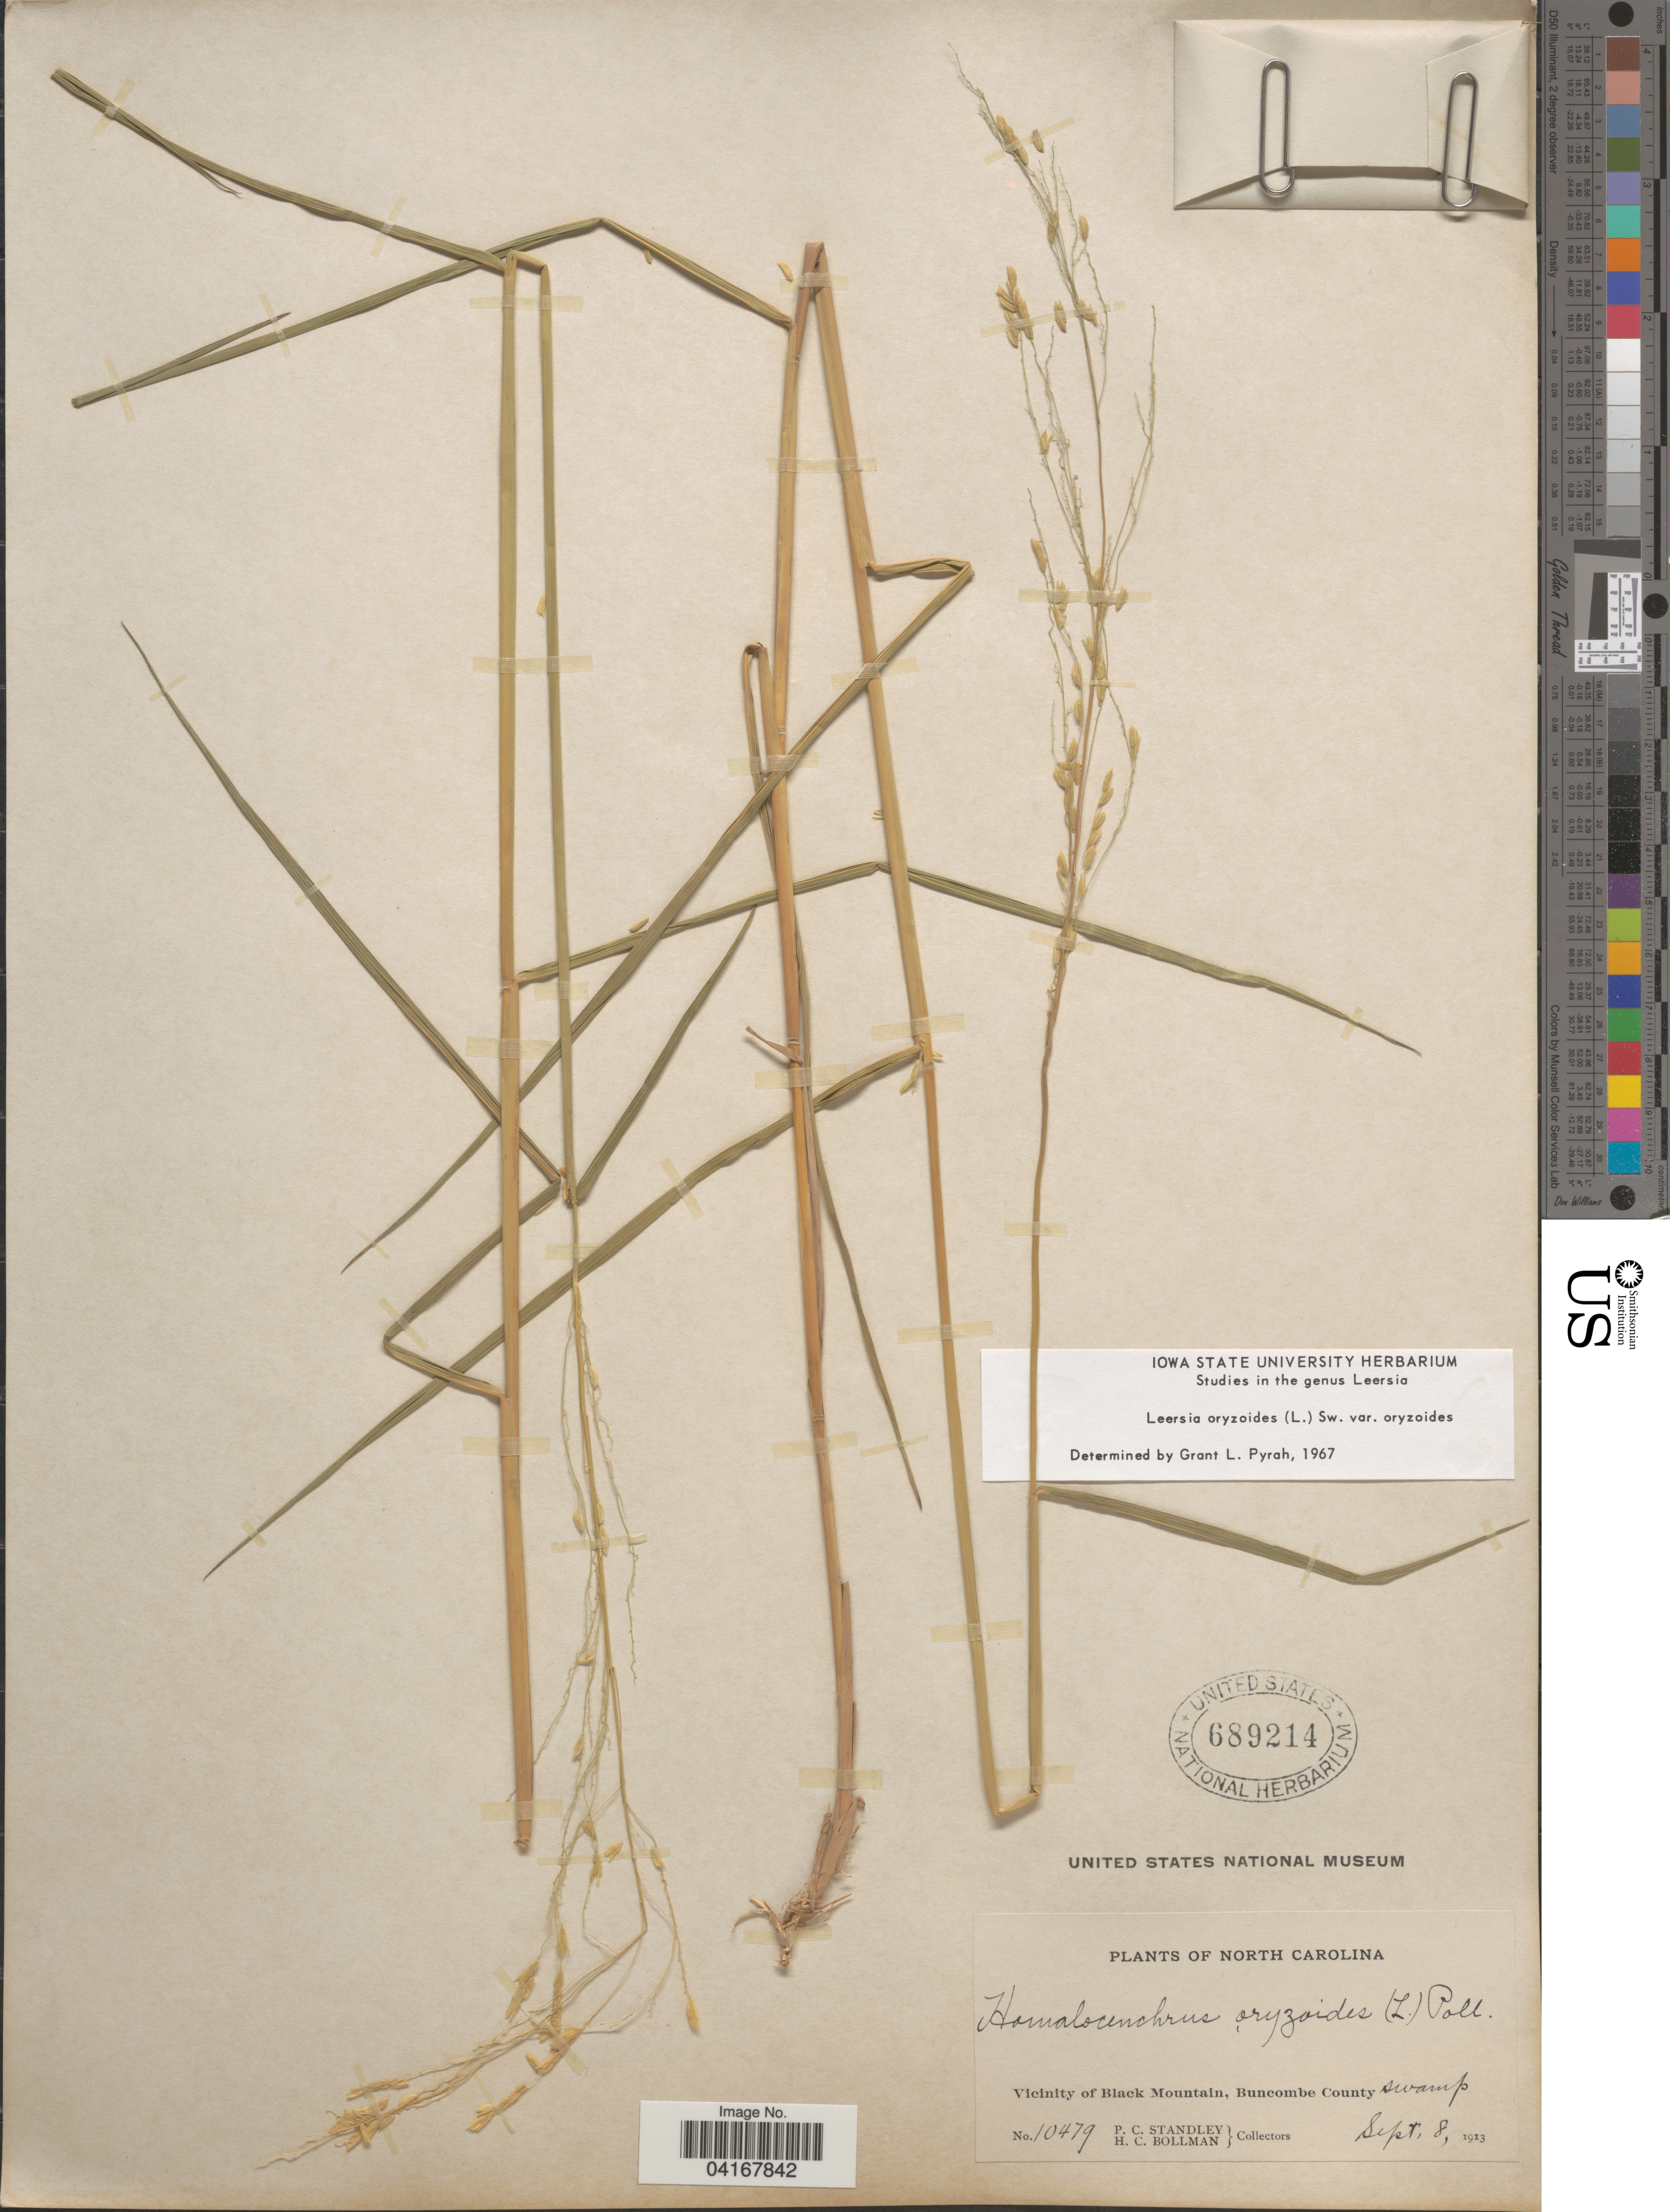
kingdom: Plantae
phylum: Tracheophyta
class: Liliopsida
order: Poales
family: Poaceae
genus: Leersia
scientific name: Leersia oryzoides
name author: (L.) Sw.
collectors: P. C. Standley & H. C. Bollman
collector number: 10479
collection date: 1913-09-08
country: United States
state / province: North Carolina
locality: Vicinity of Black Mountain, Buncombe County.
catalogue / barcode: US 689214